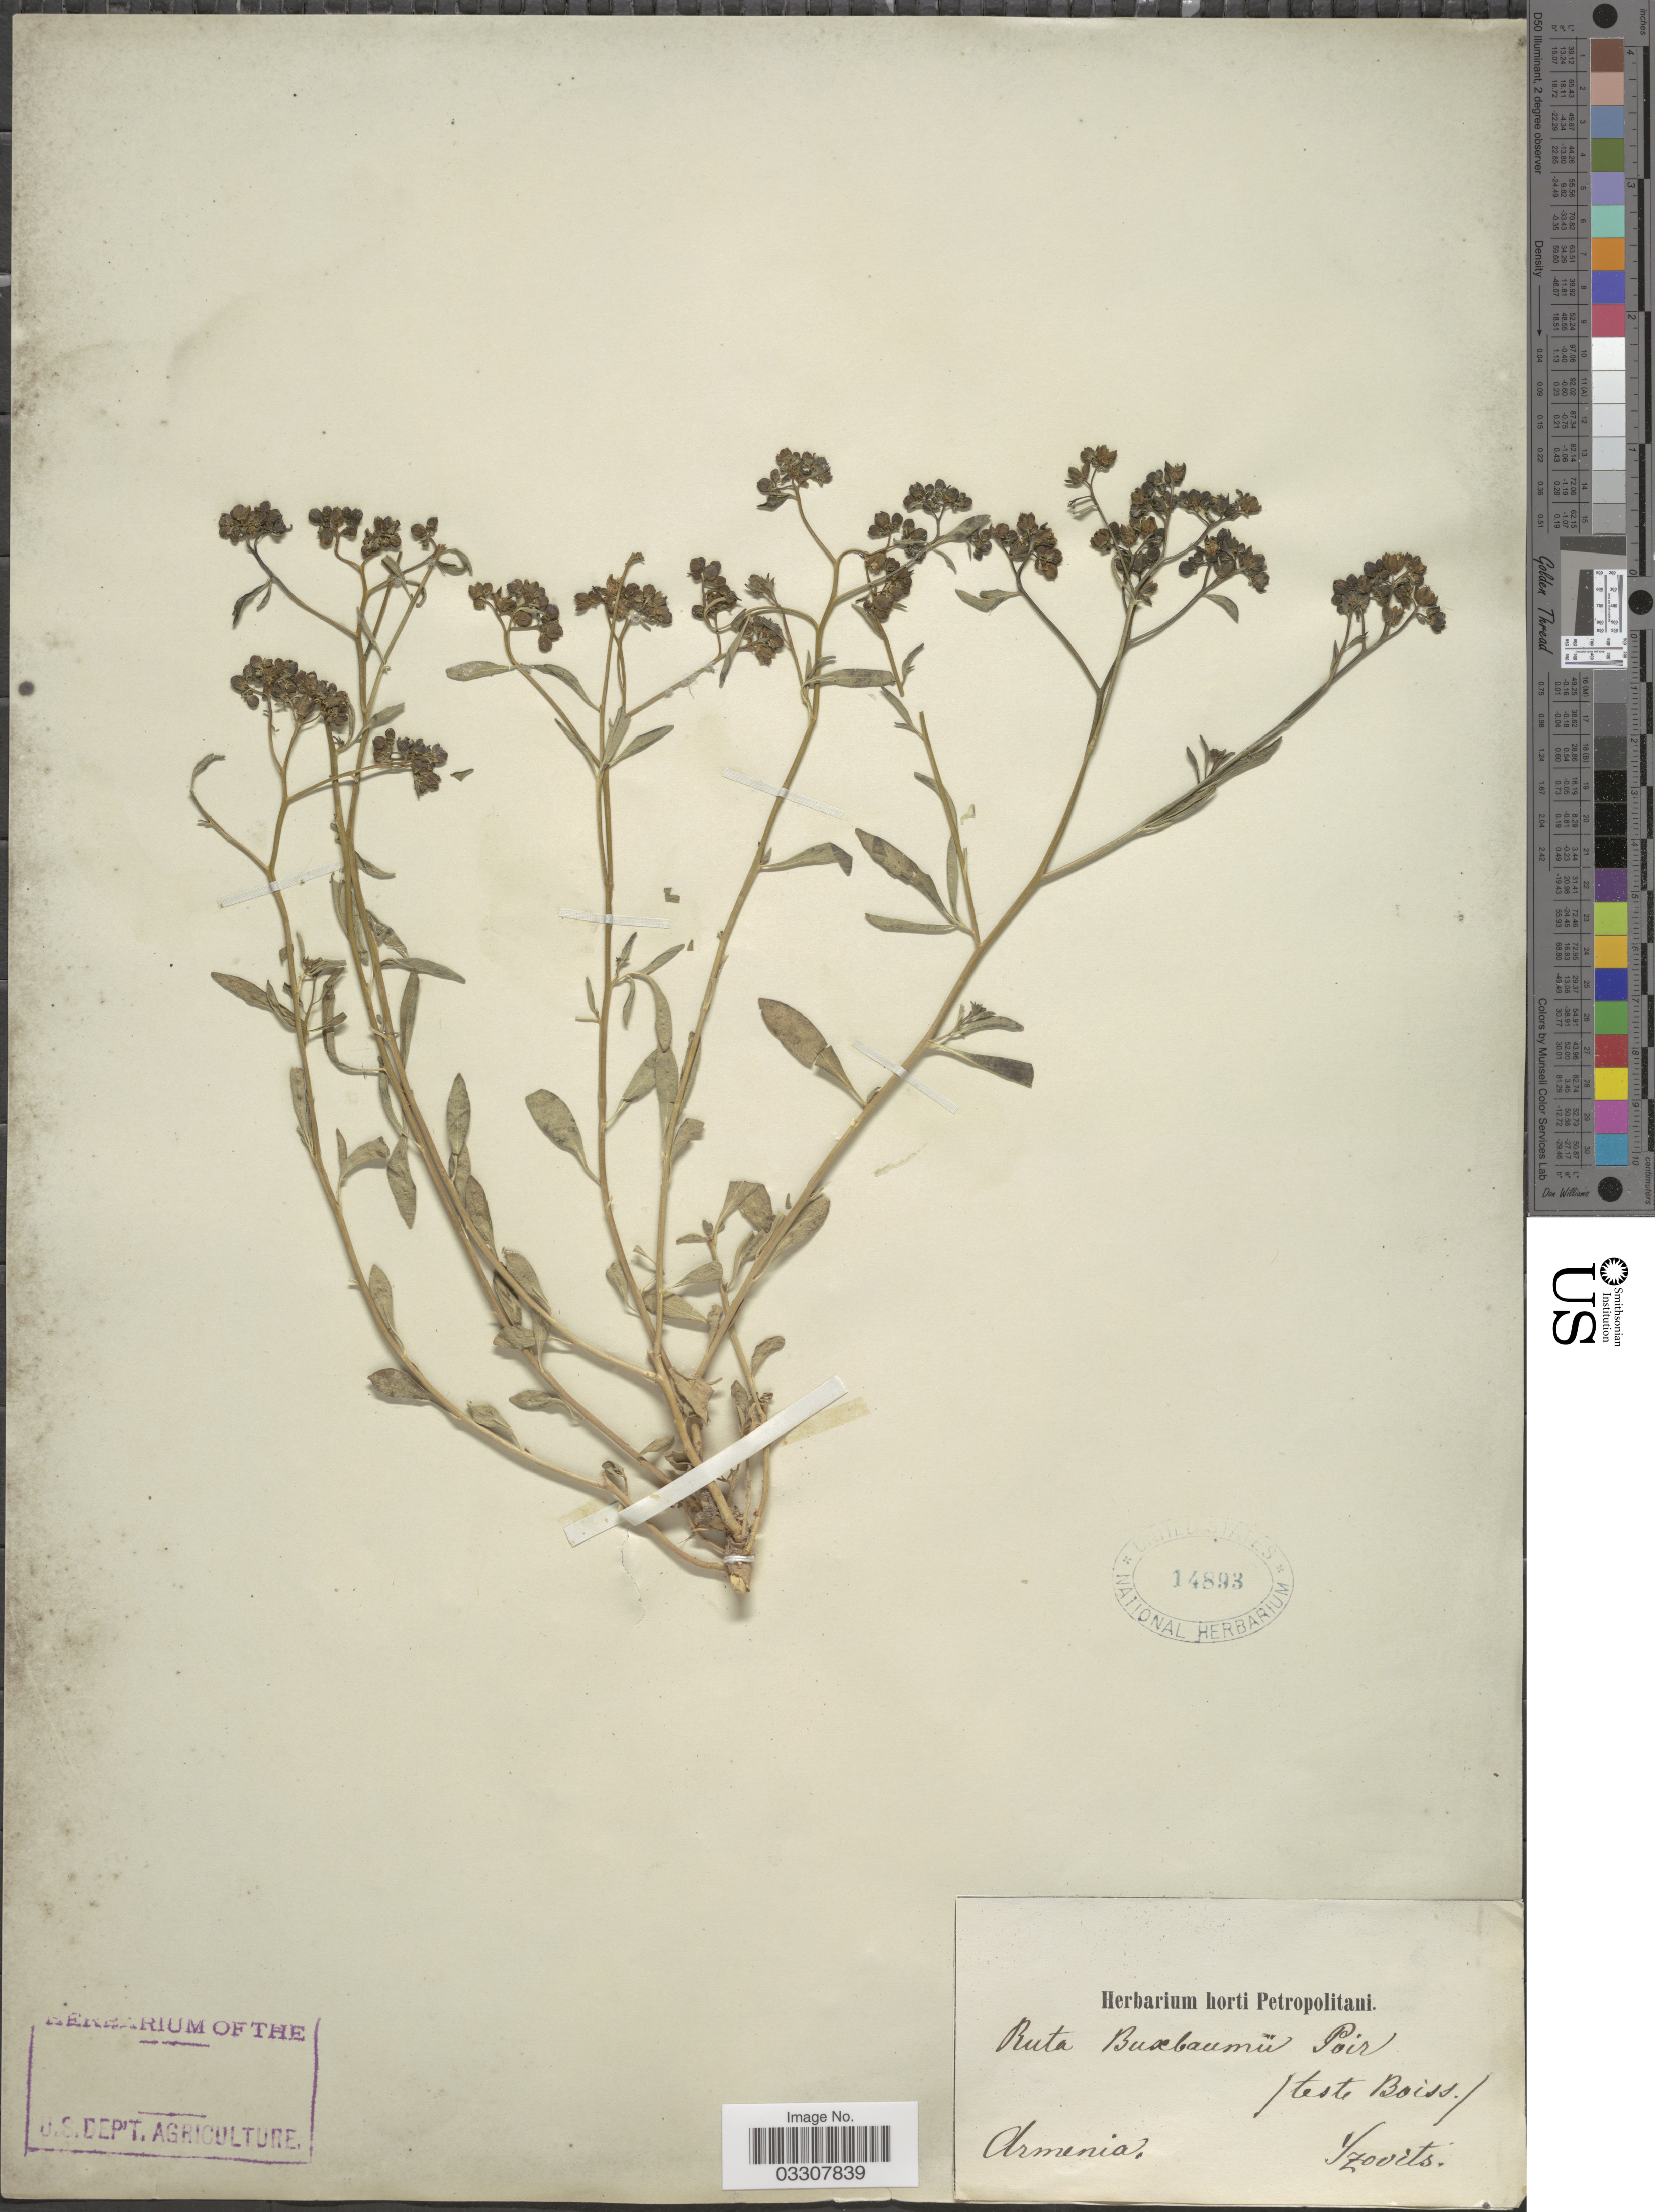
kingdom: Plantae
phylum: Tracheophyta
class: Magnoliopsida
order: Sapindales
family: Rutaceae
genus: Haplophyllum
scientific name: Haplophyllum buxbaumii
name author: (Poir.) G. Don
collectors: Szovits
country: Armenia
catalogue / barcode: US 14893